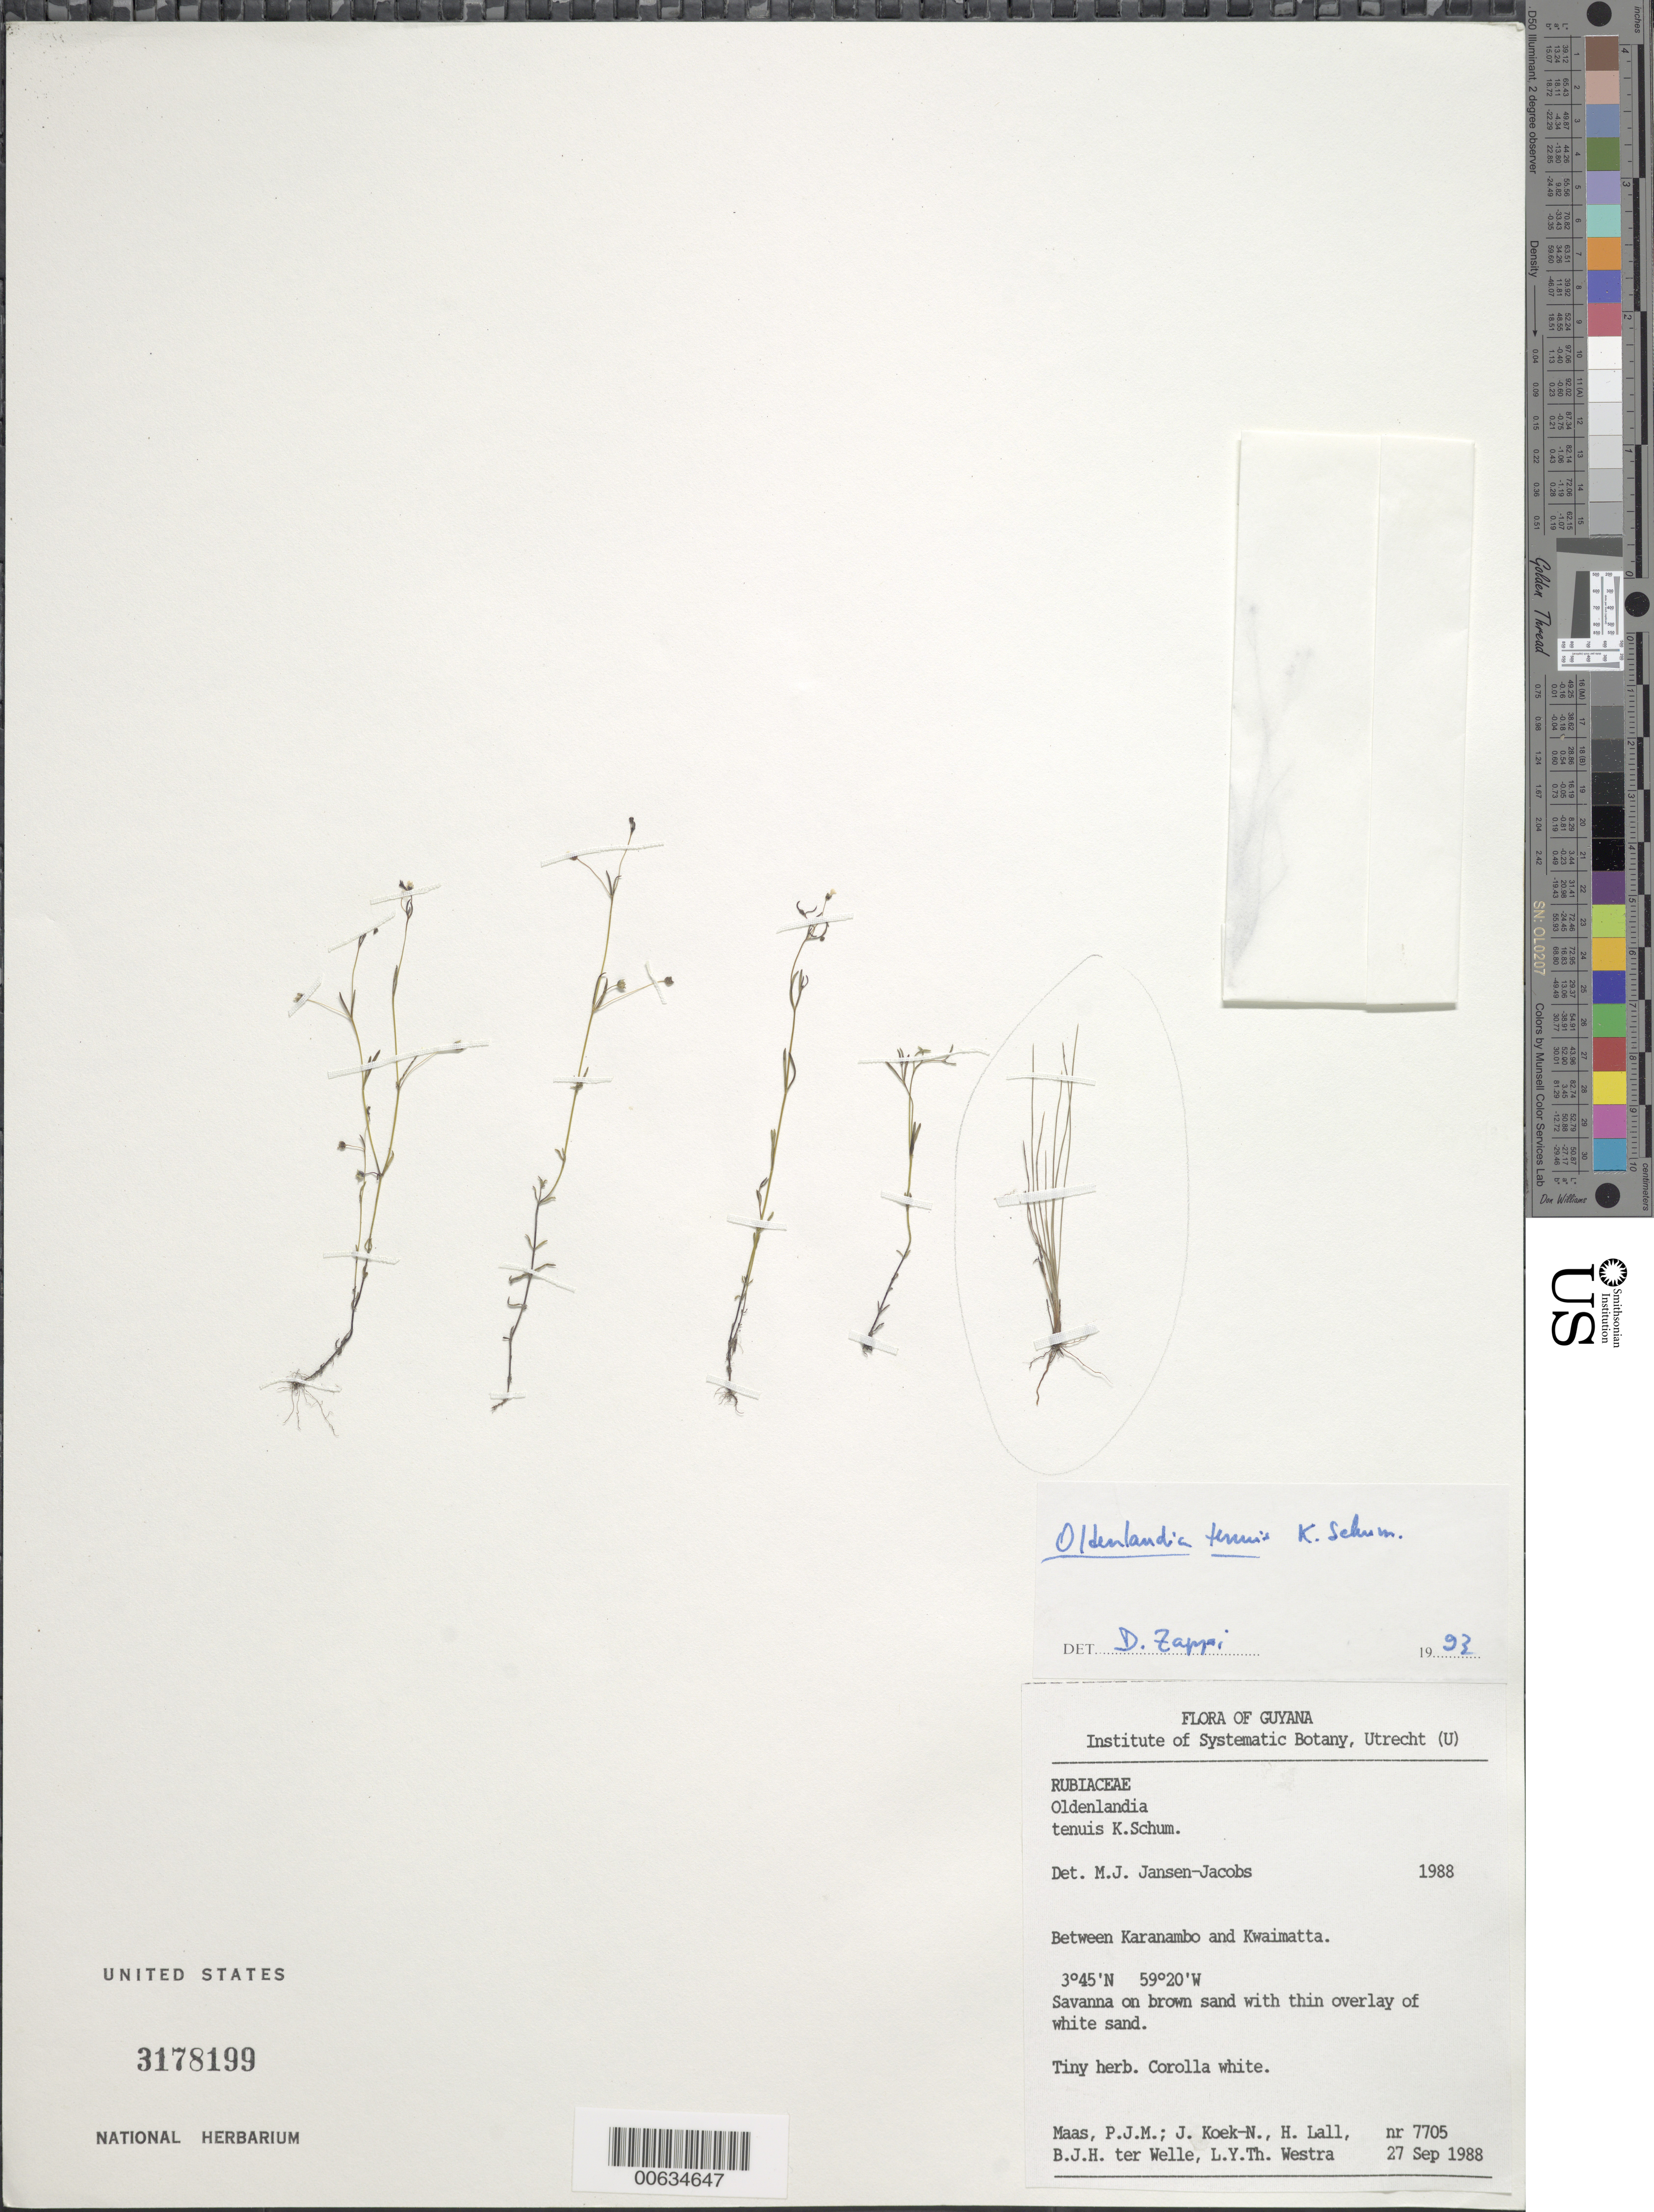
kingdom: Plantae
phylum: Tracheophyta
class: Magnoliopsida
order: Gentianales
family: Rubiaceae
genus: Oldenlandia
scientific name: Oldenlandia tenuis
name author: K. Schum.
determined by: Jansen-Jacobs, M. J., (U), Nationaal Herbarium Nederland, Utrecht University branch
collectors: P. Maas, J. Koek-Noorman, H. Lall, B. Welle & L. Y. T. Westra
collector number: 7705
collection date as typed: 27-Sep-88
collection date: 1988-09-27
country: Guyana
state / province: U. Takutu-U. Essequibo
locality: Karanambo to Kwaimatta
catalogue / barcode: US 3178199